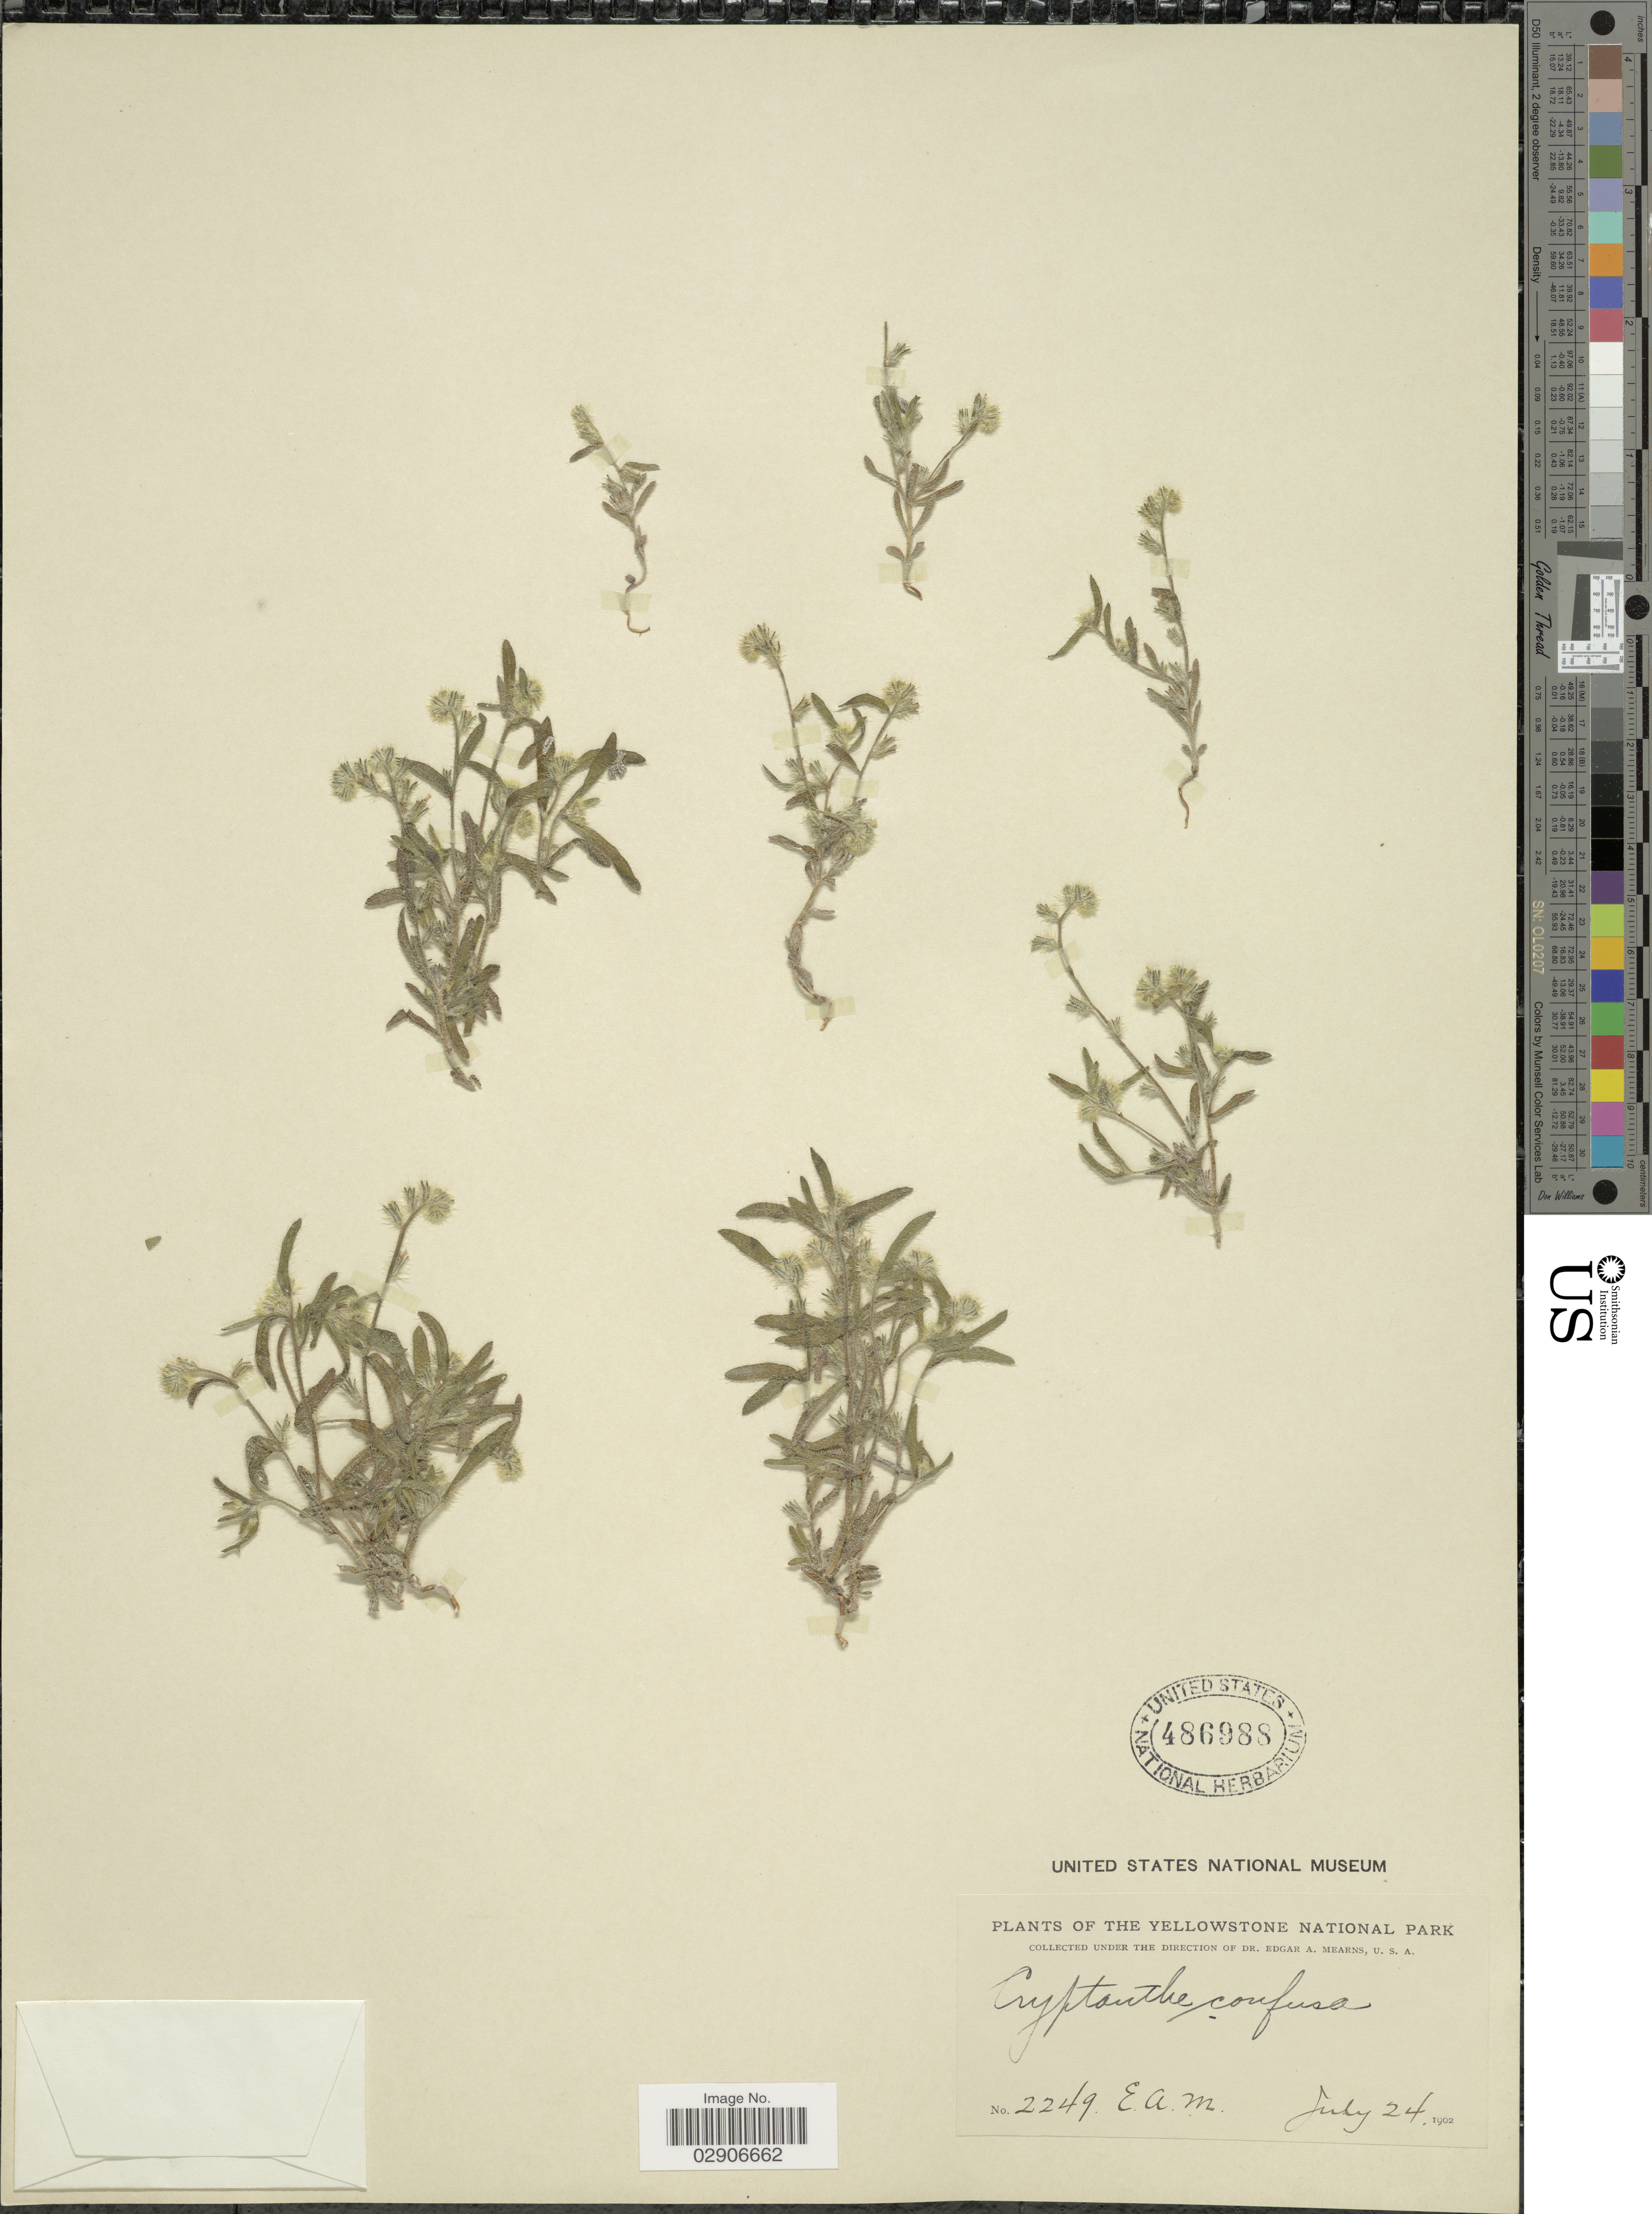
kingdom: Plantae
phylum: Tracheophyta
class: Magnoliopsida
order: Boraginales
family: Boraginaceae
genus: Cryptantha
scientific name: Cryptantha affinis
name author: (A. Gray) Greene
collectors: E. A. Mearns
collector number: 2249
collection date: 1902-07-24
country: United States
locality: The Yellowstone National Park.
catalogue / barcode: US 486988